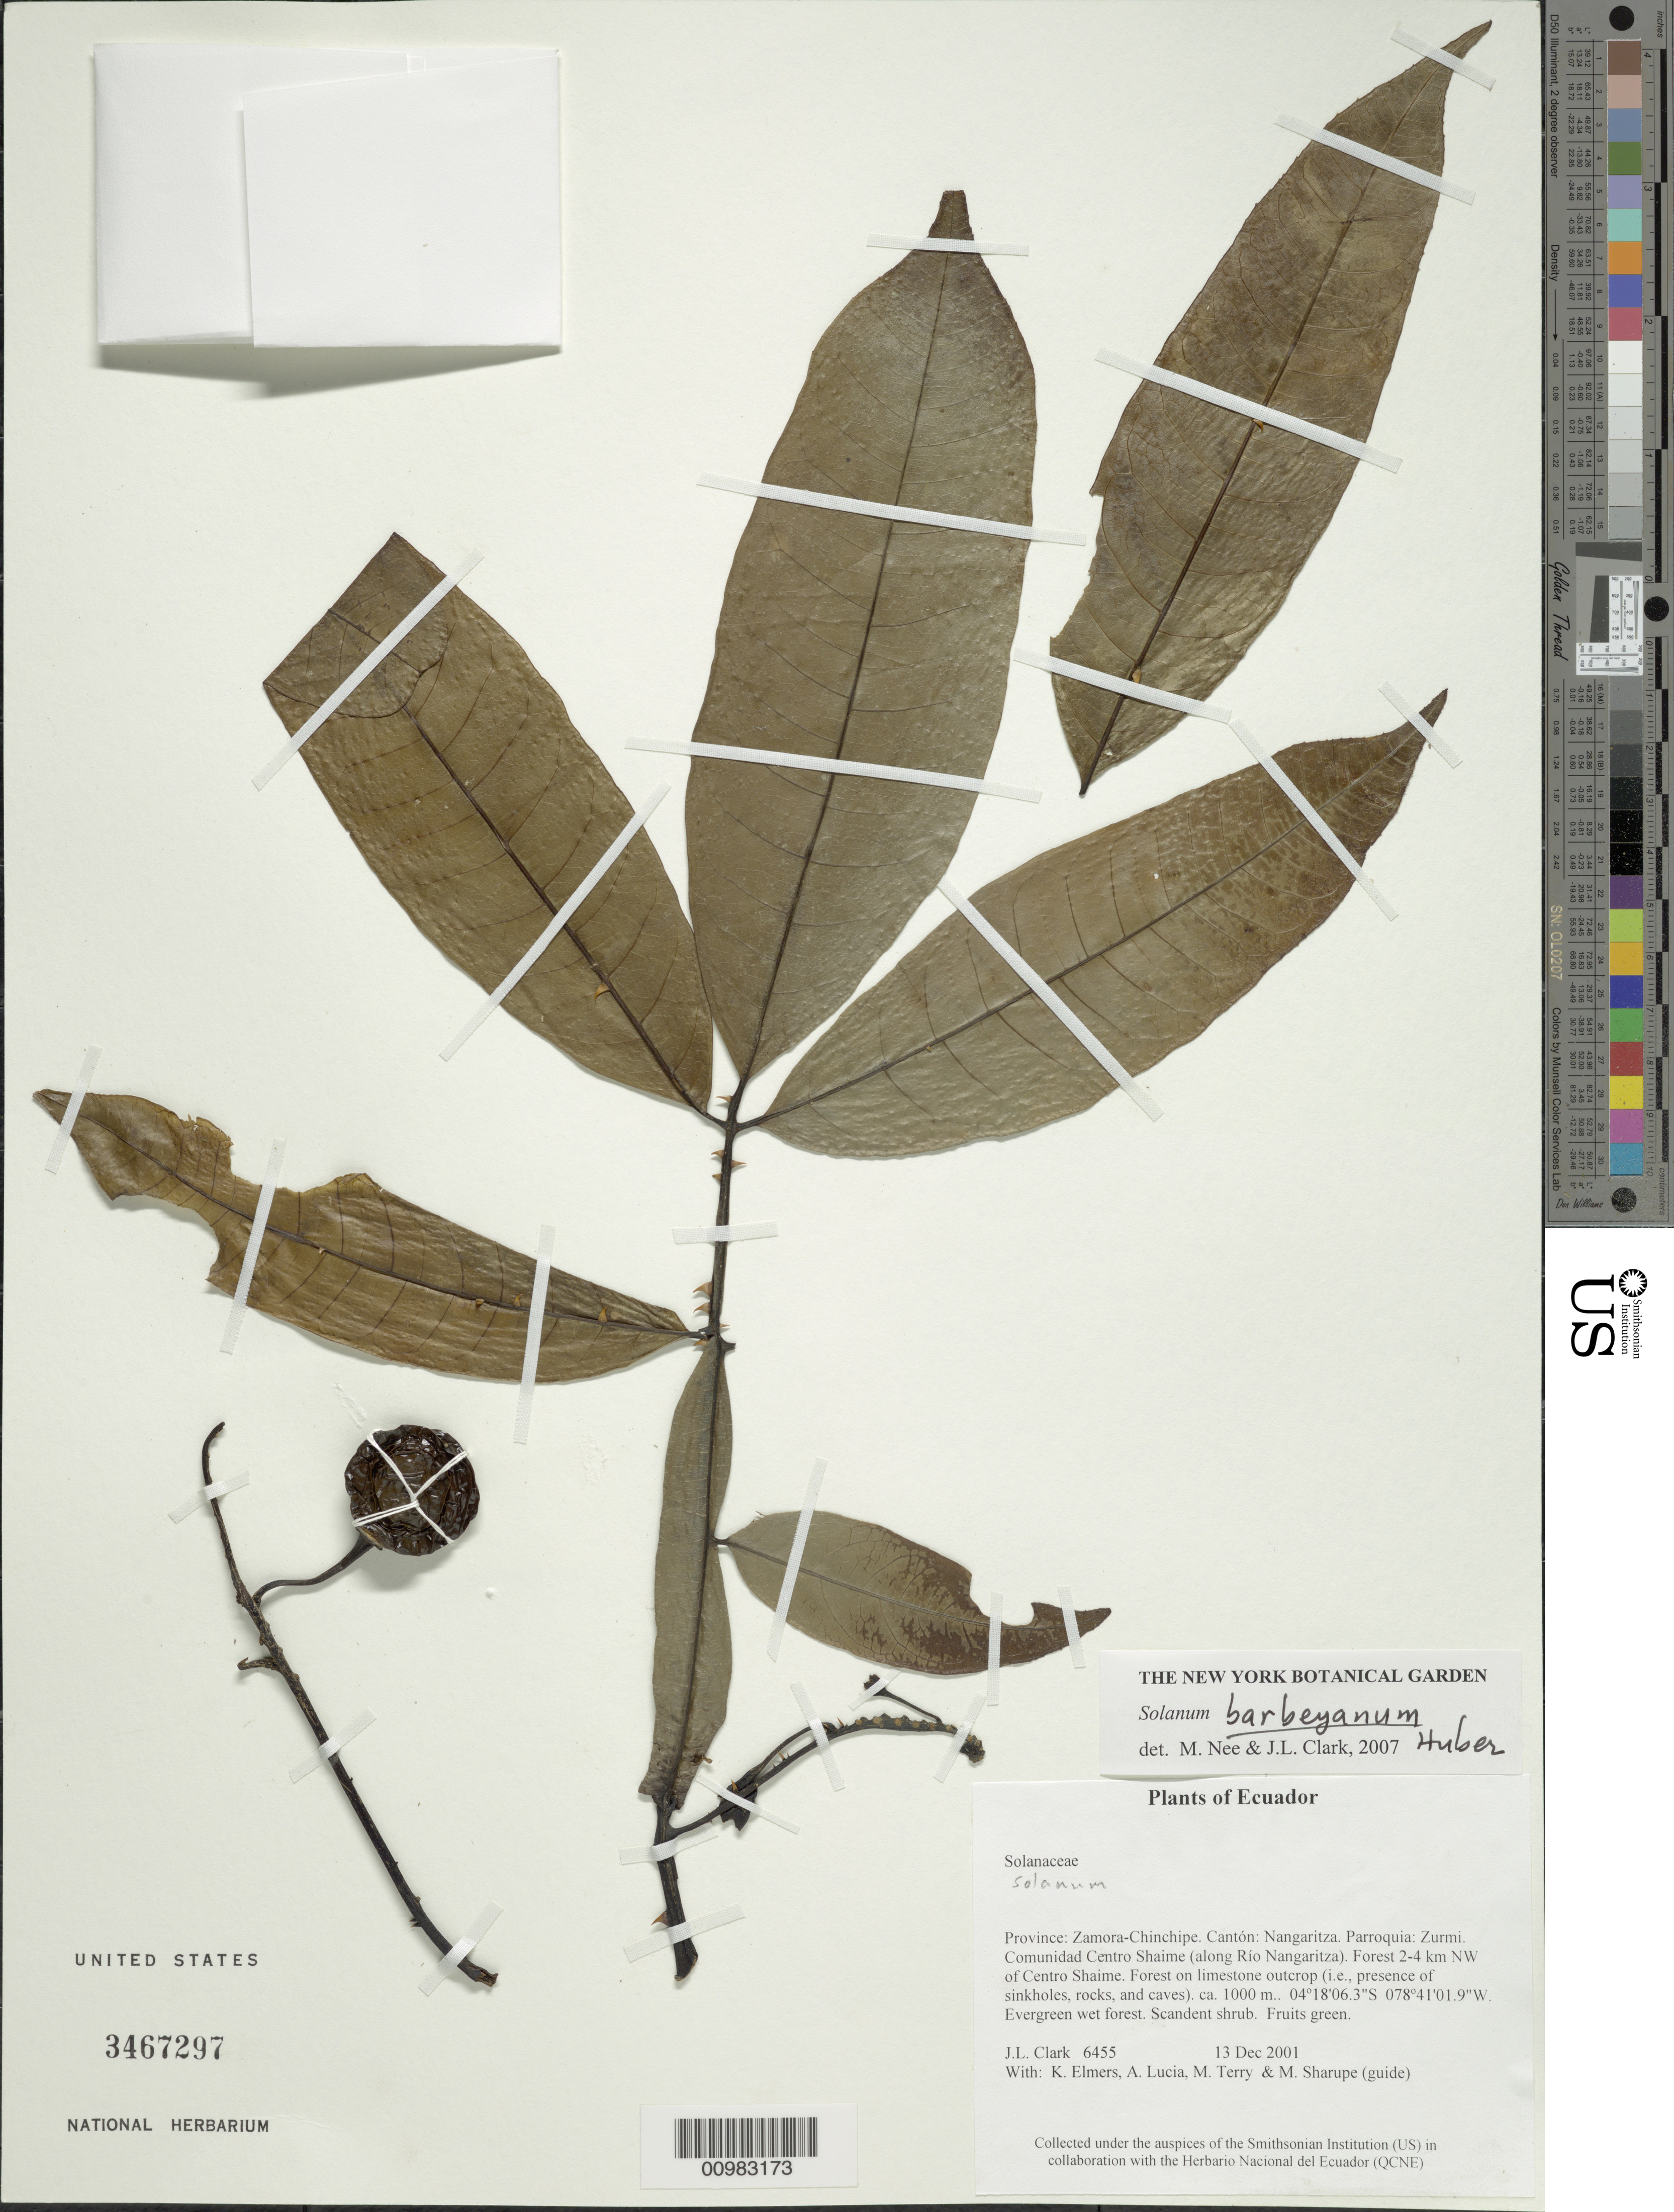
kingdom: Plantae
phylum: Tracheophyta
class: Magnoliopsida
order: Solanales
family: Solanaceae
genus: Solanum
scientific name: Solanum barbeyanum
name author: Huber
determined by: Knapp, S. D.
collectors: J. L. Clark et al.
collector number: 6455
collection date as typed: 13 Dec 2001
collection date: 2001-12-13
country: Ecuador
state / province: Zamora-Chinchipe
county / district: Nangaritza ?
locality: Parroquia: Zurmi. Comunidad Centro Shaime (along Río Nangaritza). Forest 2-4 km NW of Centro Shaime. Forest on limestone outcrop (i.e., presence of sinkholes, rocks, and caves).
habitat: Evergreen wet forest.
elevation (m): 1000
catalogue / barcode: US 3467297